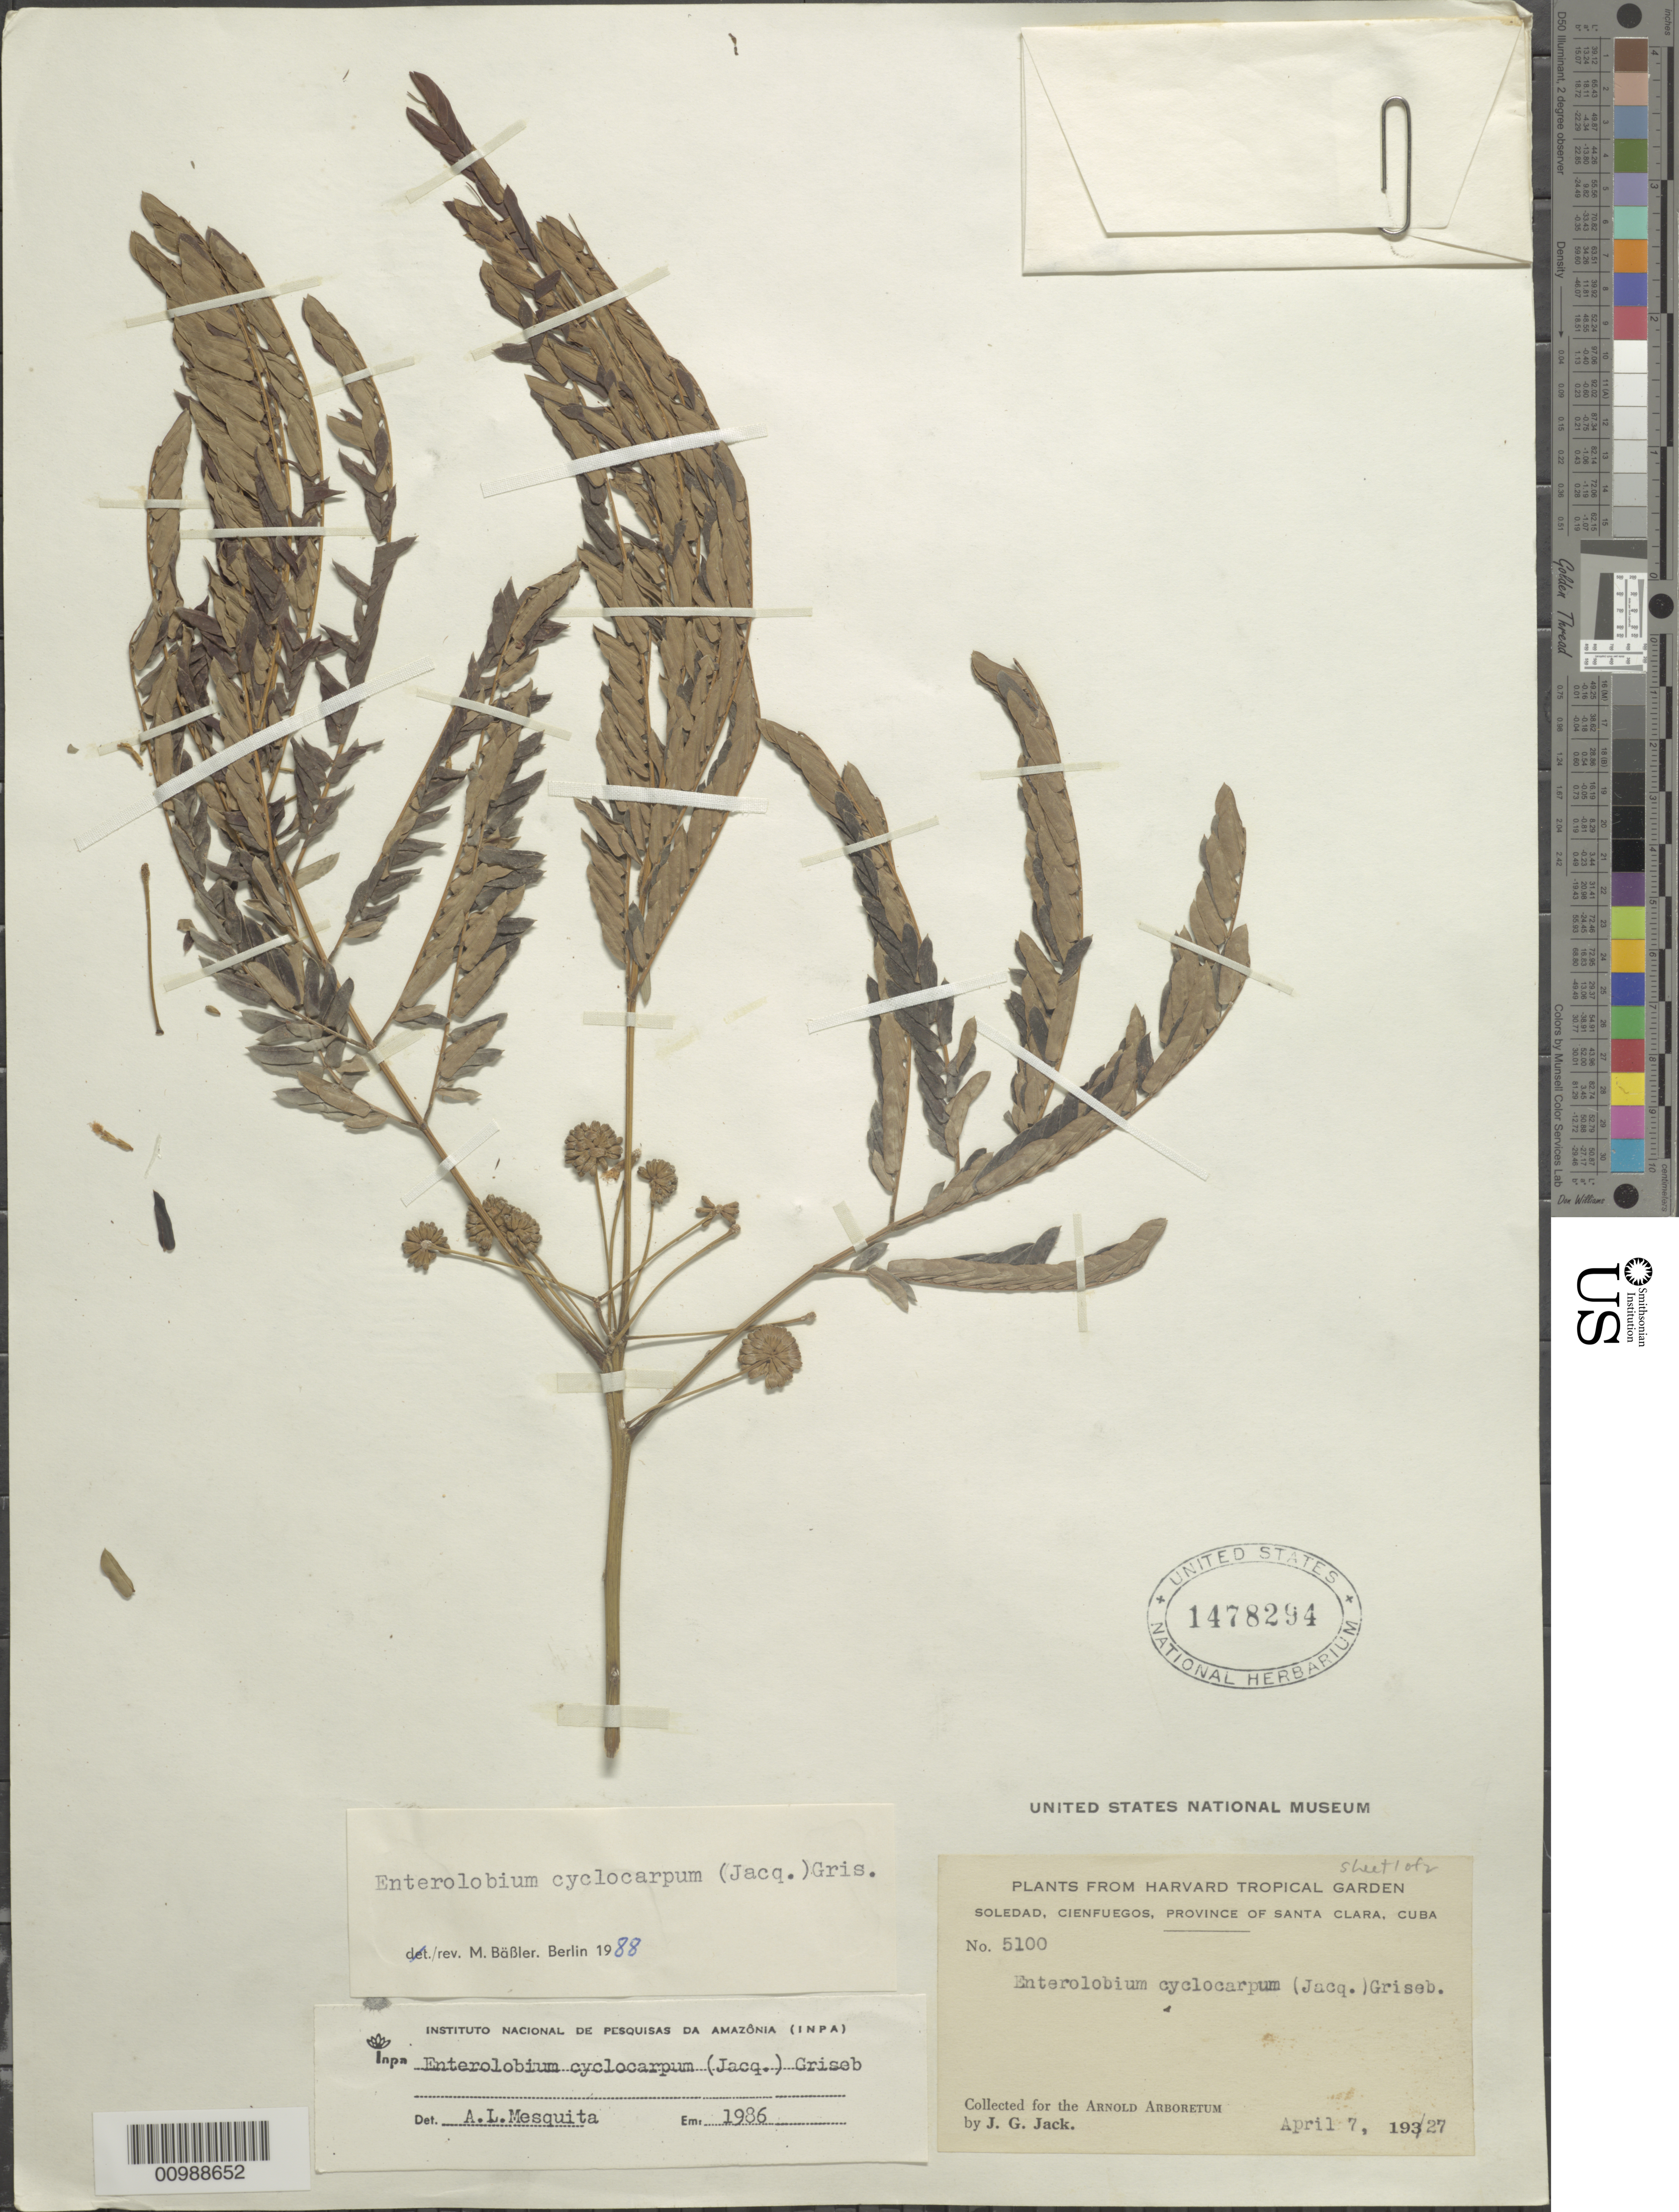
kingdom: Plantae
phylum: Tracheophyta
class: Magnoliopsida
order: Fabales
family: Fabaceae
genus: Enterolobium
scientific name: Enterolobium cyclocarpum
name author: (Jacq.) Griseb.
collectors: J. G. Jack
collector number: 5100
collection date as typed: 07 Apr 1927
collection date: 1927-04-07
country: Cuba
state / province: Cienfuegos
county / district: Santa Clara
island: Cuba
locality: Soledad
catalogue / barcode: US 1478294